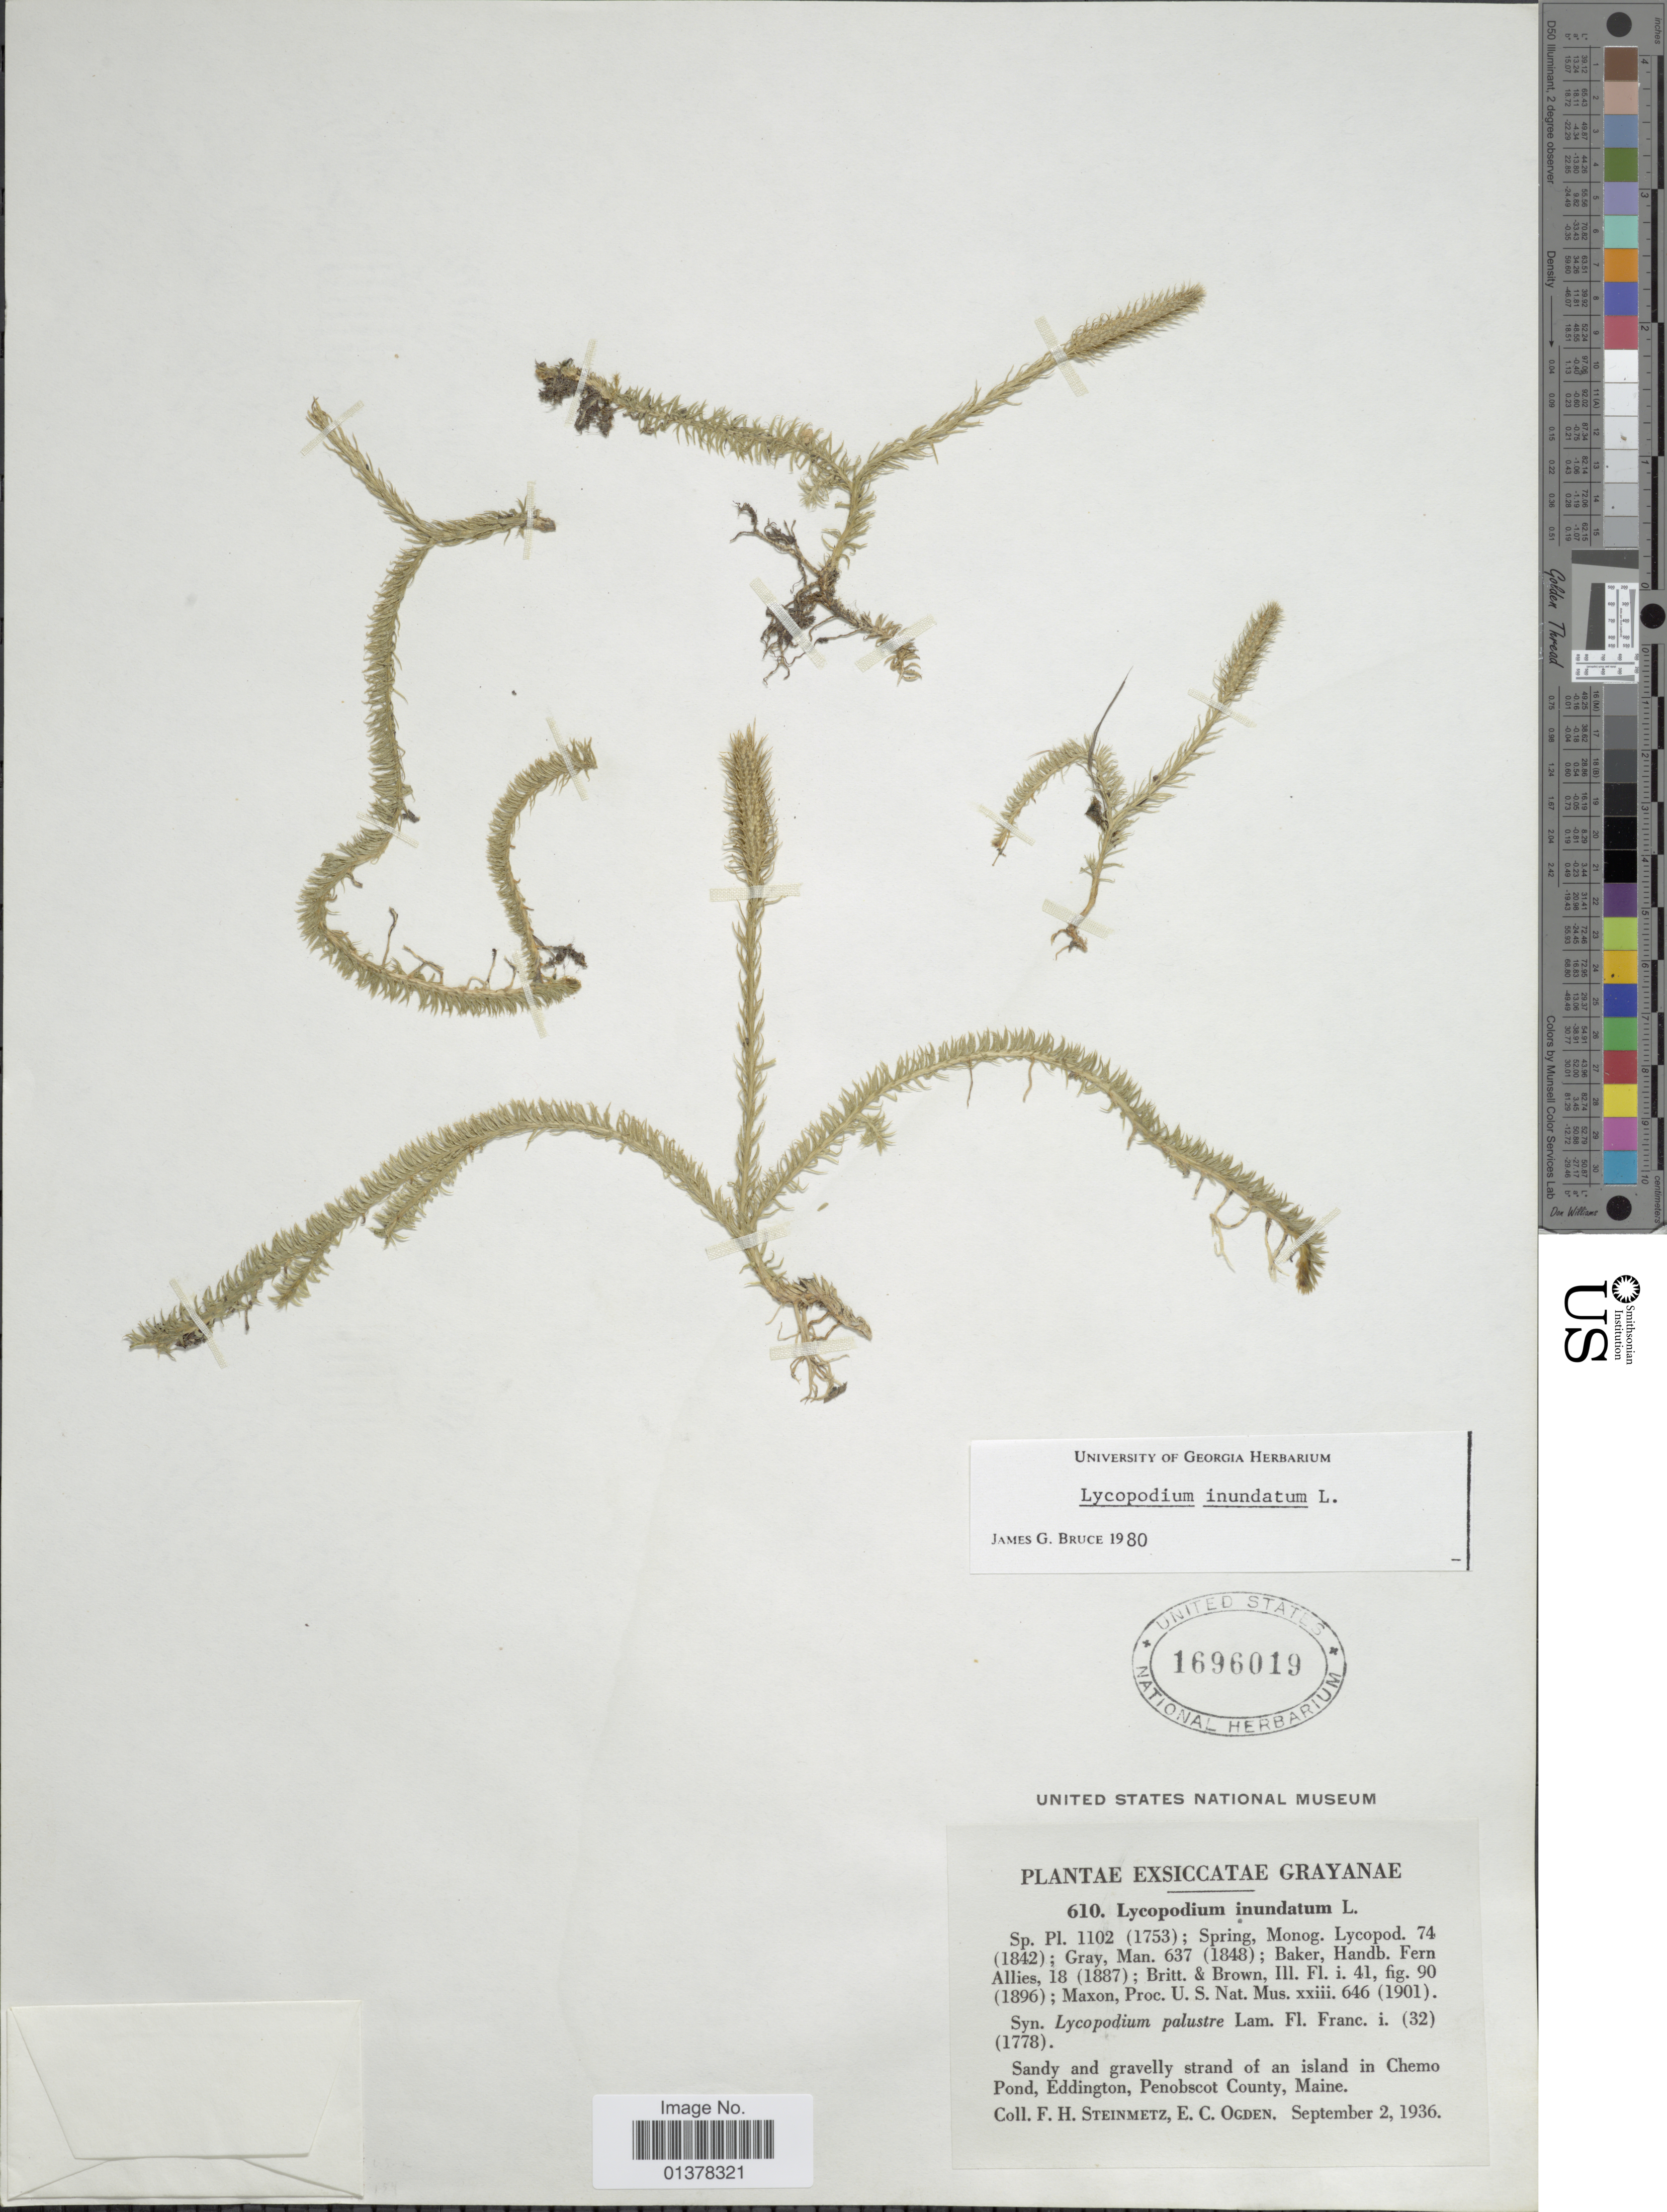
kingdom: Plantae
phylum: Tracheophyta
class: Lycopodiopsida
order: Lycopodiales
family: Lycopodiaceae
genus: Lycopodiella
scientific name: Lycopodiella inundata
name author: (L.) Holub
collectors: F. H. Steinmetz & E. Ogden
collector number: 610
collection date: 1936-09-02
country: United States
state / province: Maine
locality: Sandy and gravelly strand of an island in Chemo Pond, Eddington, Penobscot County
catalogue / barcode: US 1696019